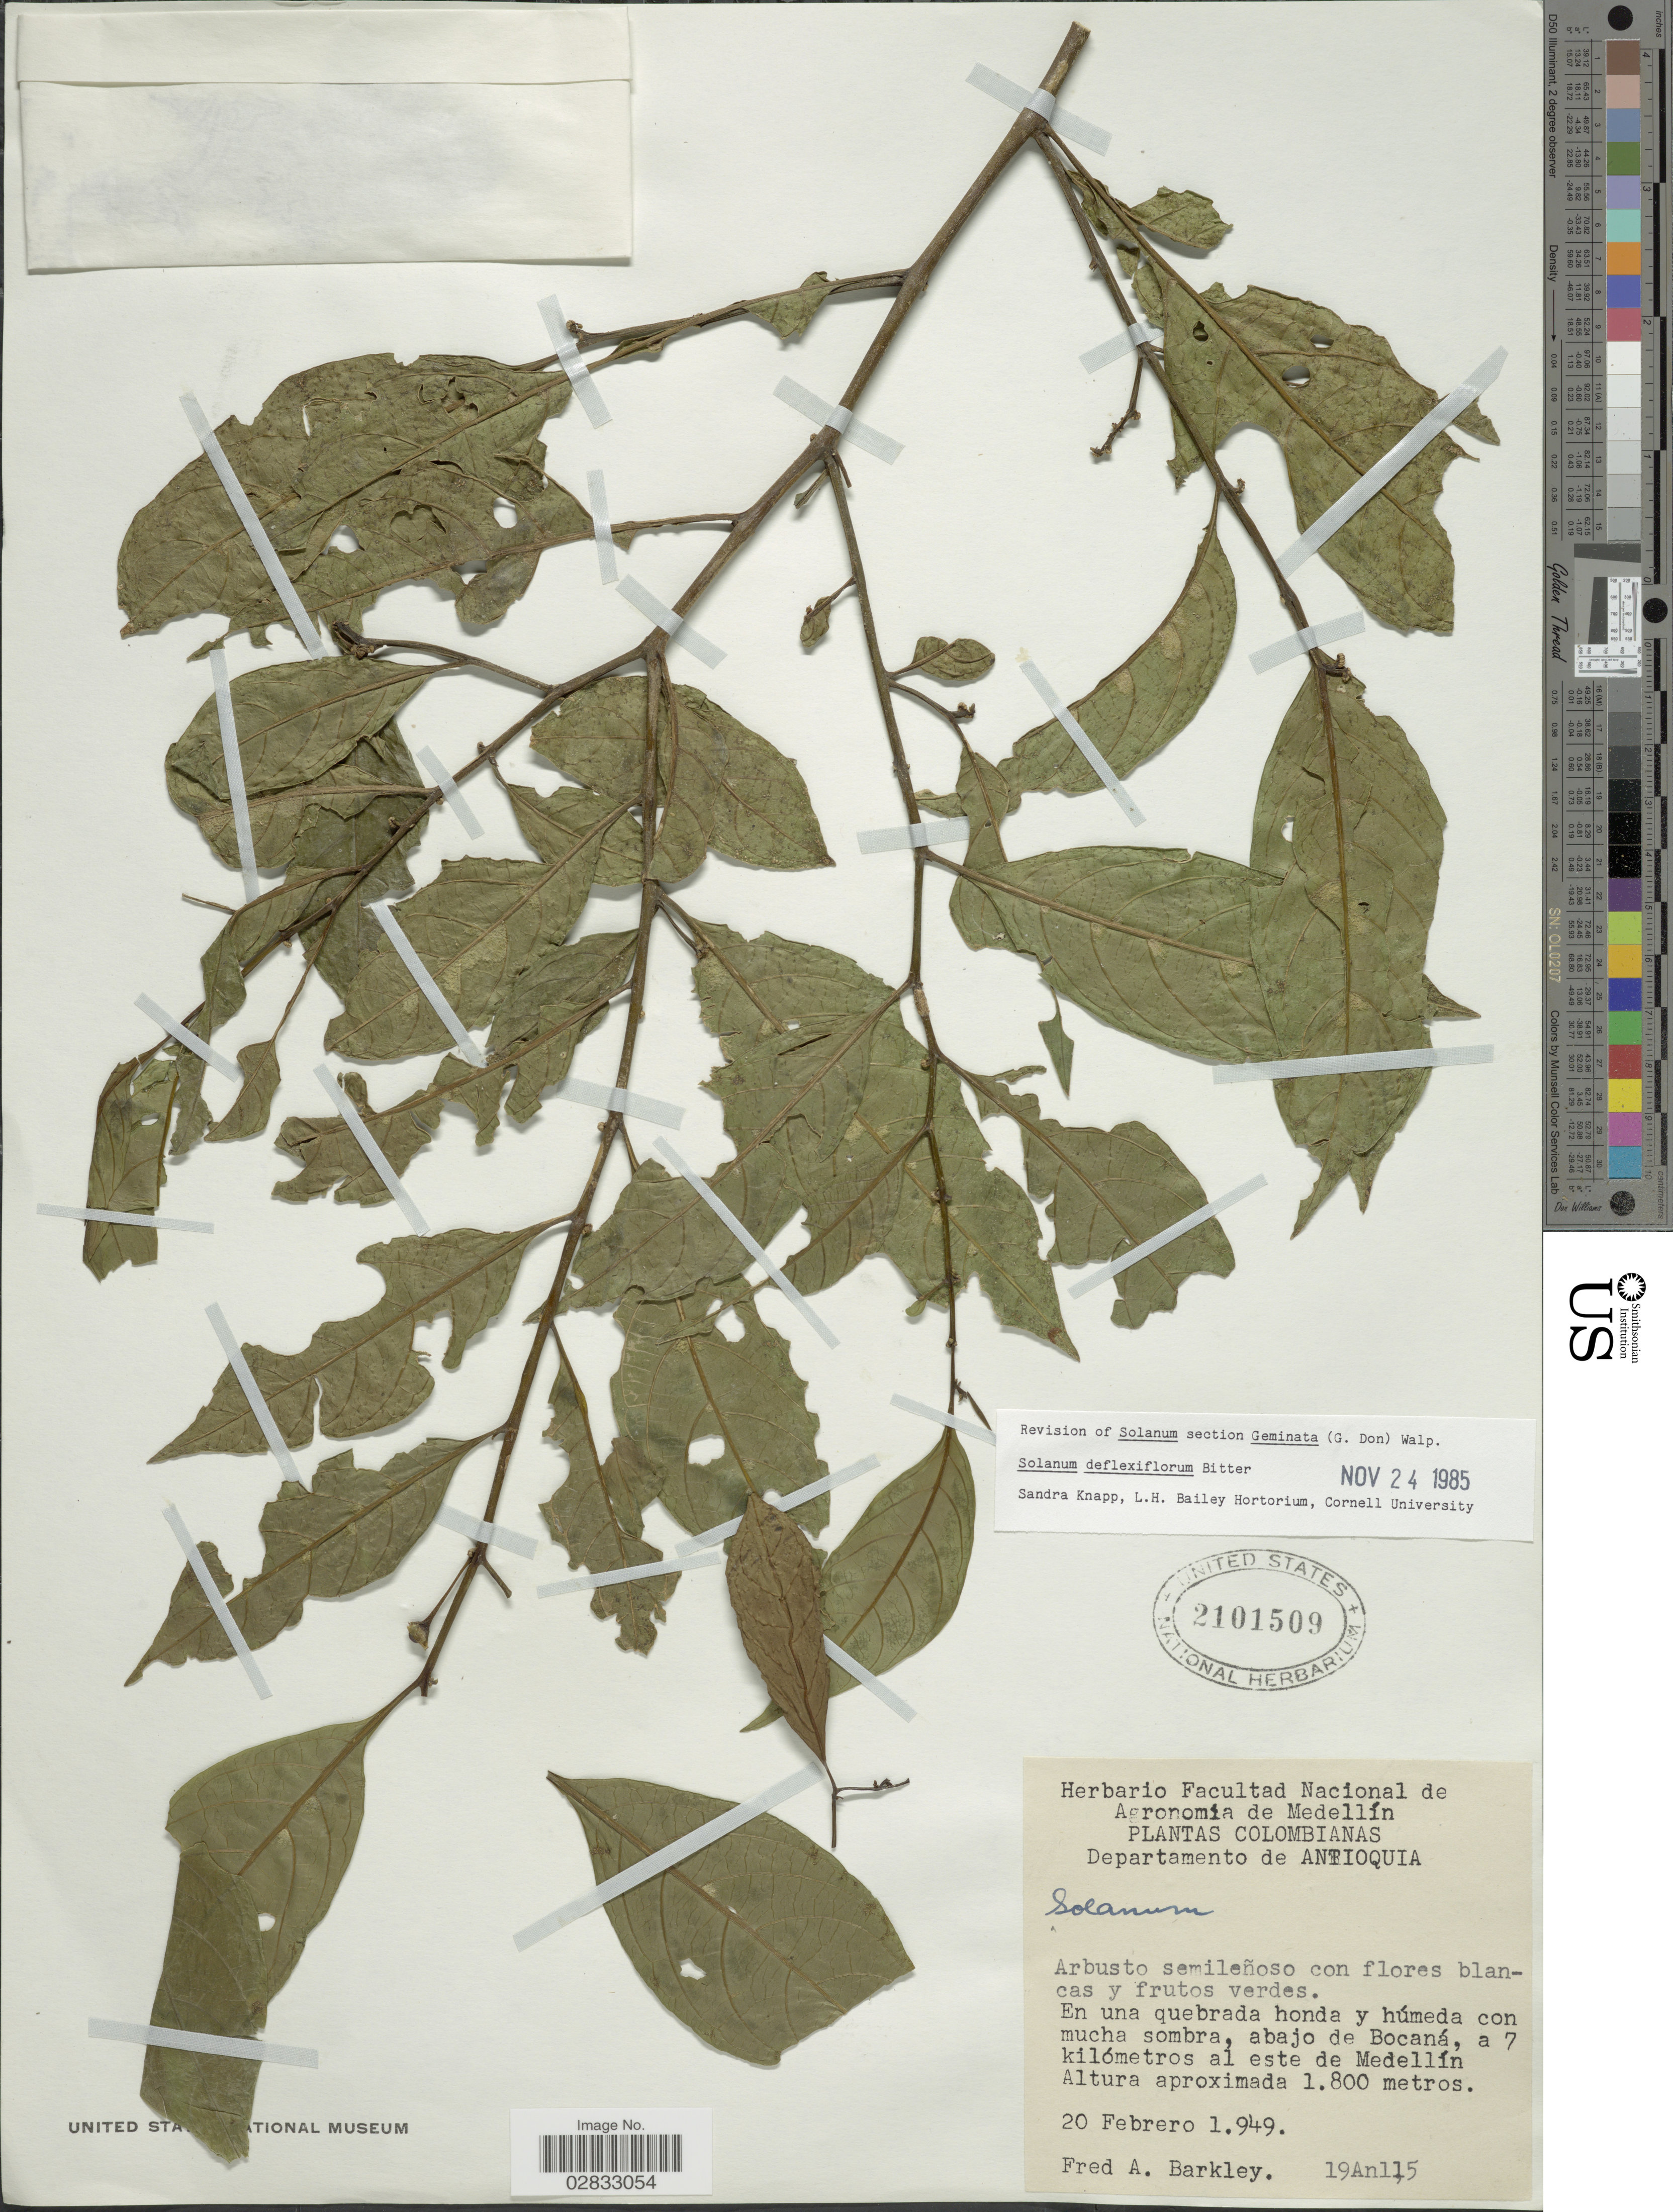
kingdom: Plantae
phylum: Tracheophyta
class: Magnoliopsida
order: Solanales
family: Solanaceae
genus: Solanum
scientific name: Solanum deflexiflorum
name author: Bitter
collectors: F. A. Barkley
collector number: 19An115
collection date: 1949-02-20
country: Colombia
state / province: Antioquia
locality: Departamento de Antioquila. En una quebrada honda y húmeda con mucha sombra, abajo de Bocaná, a 7 kilómetros al este de Medellín.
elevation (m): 1800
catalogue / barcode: US 2101509